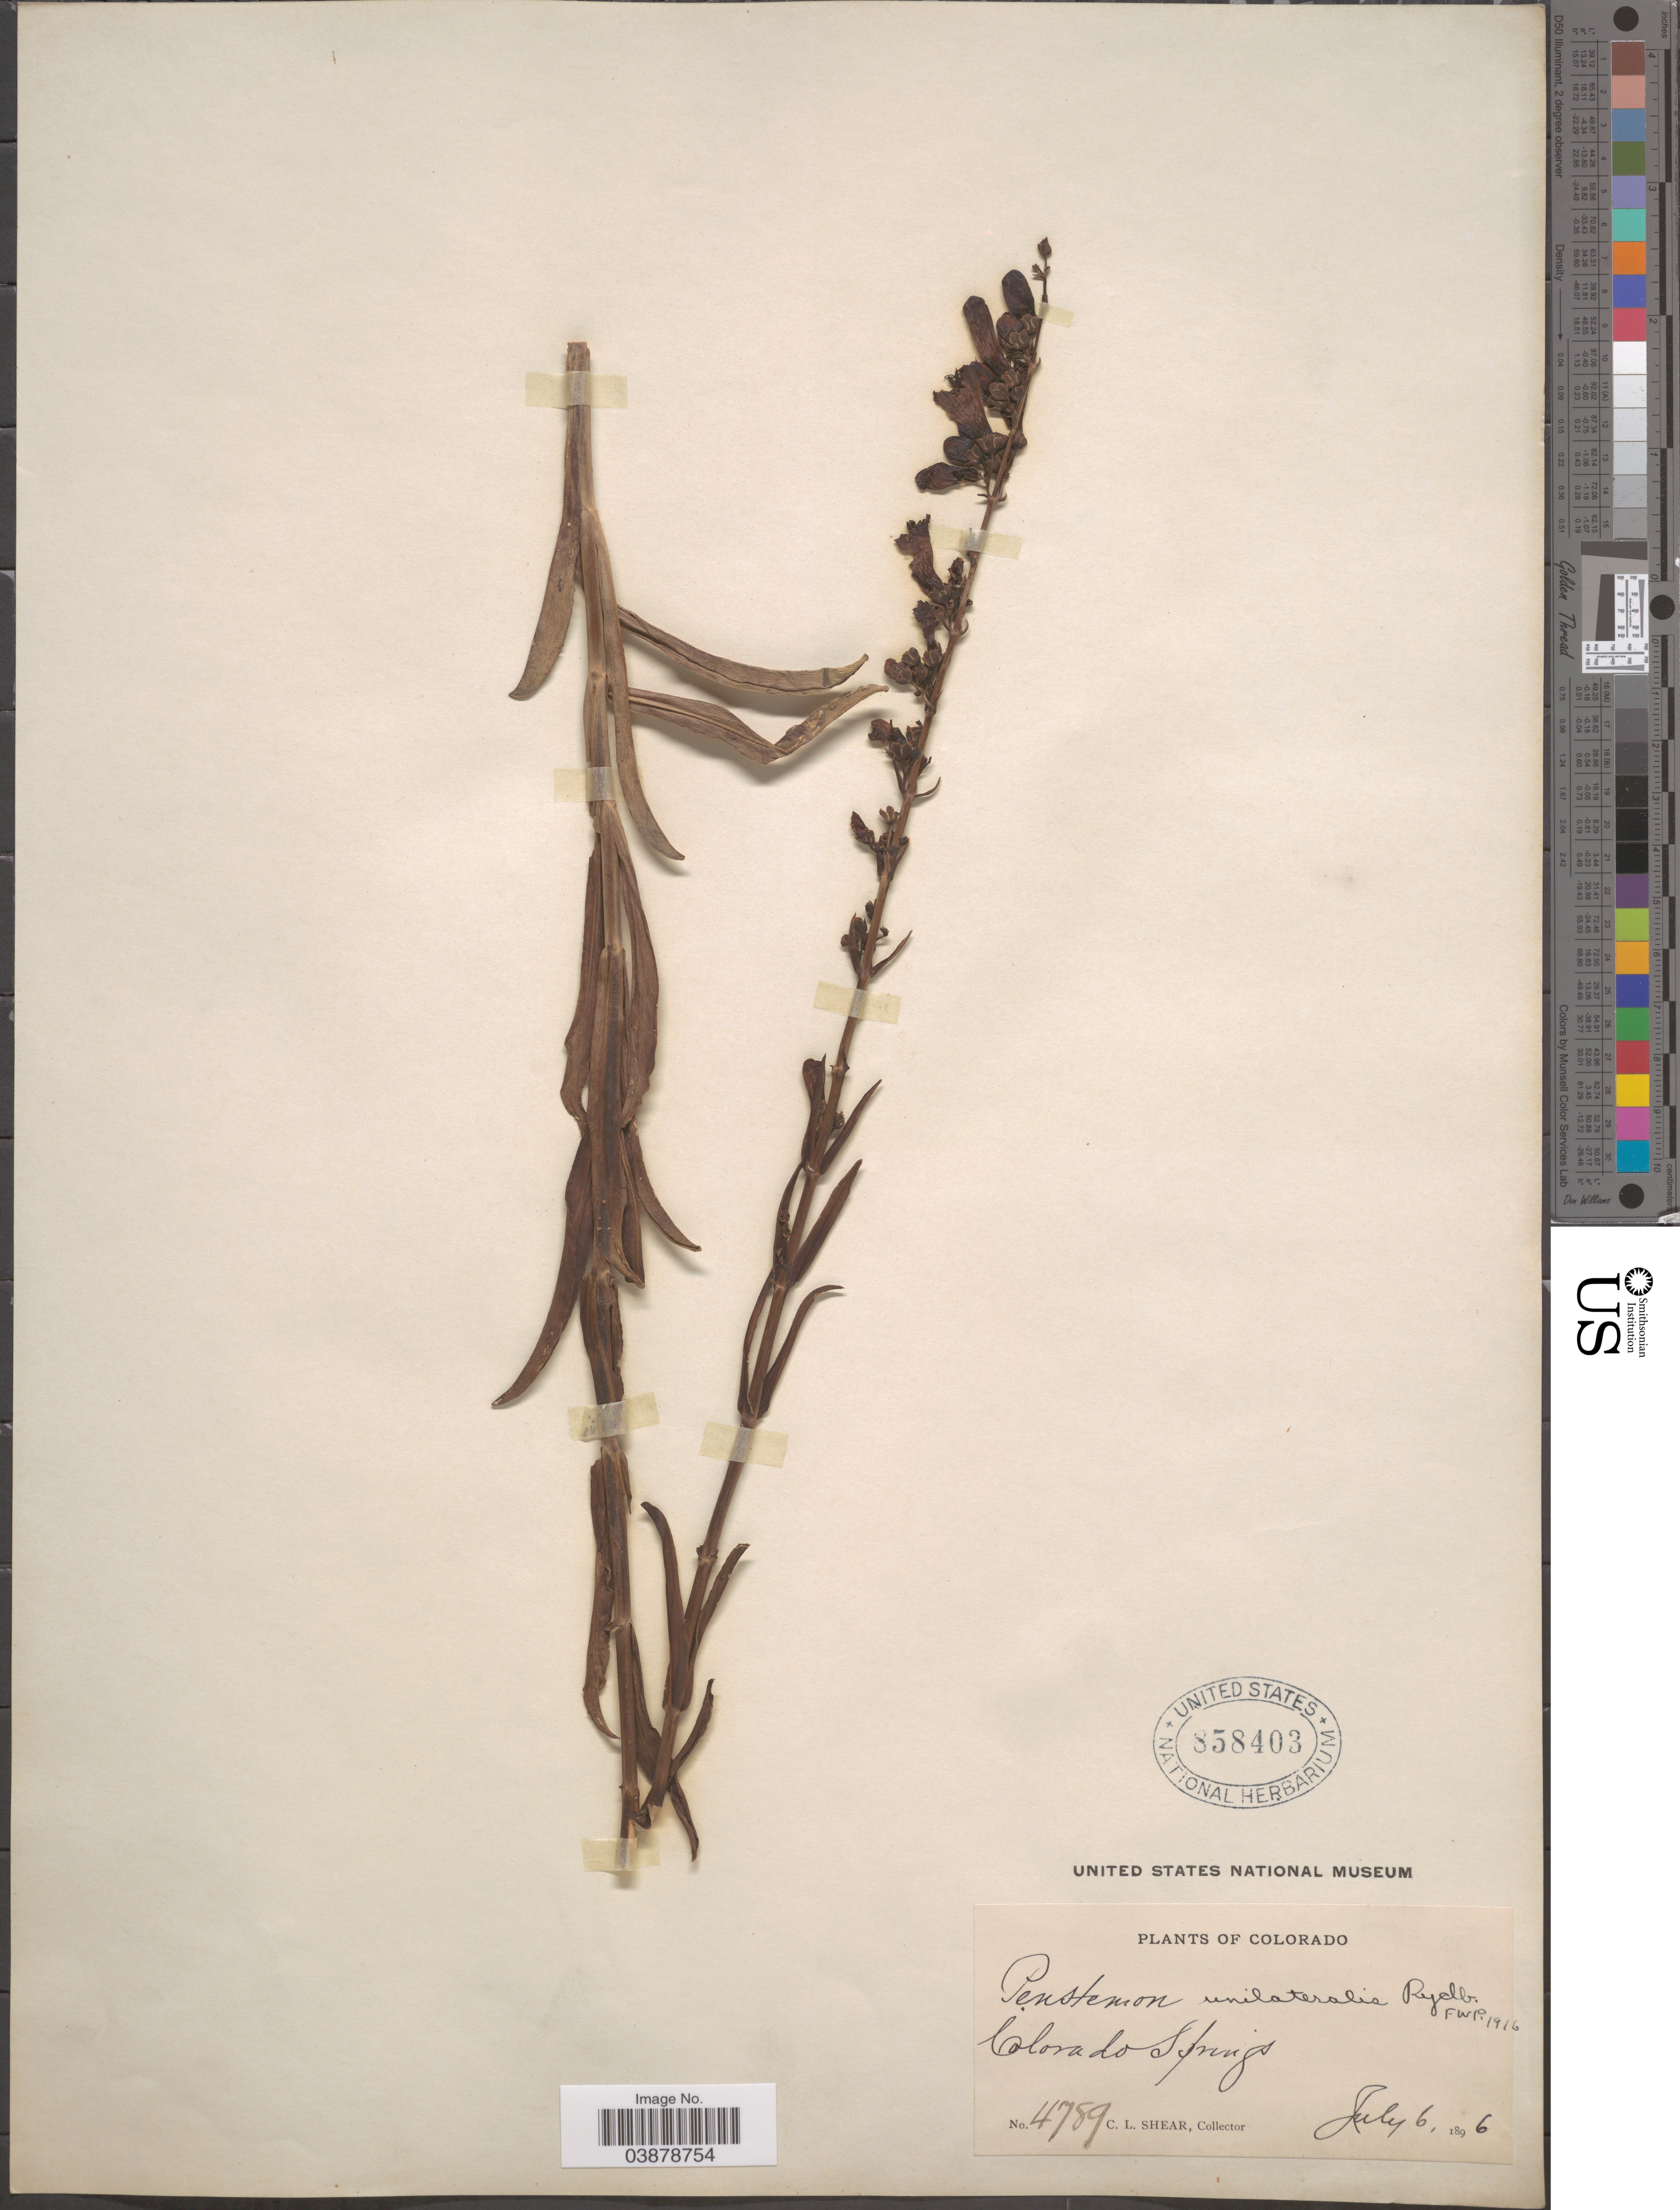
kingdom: Plantae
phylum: Tracheophyta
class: Magnoliopsida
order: Lamiales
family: Plantaginaceae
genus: Penstemon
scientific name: Penstemon unilateralis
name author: Rydb.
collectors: C. L. Shear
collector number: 4789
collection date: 1896-07-06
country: United States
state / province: Colorado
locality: Colorado Springs.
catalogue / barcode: US 858403